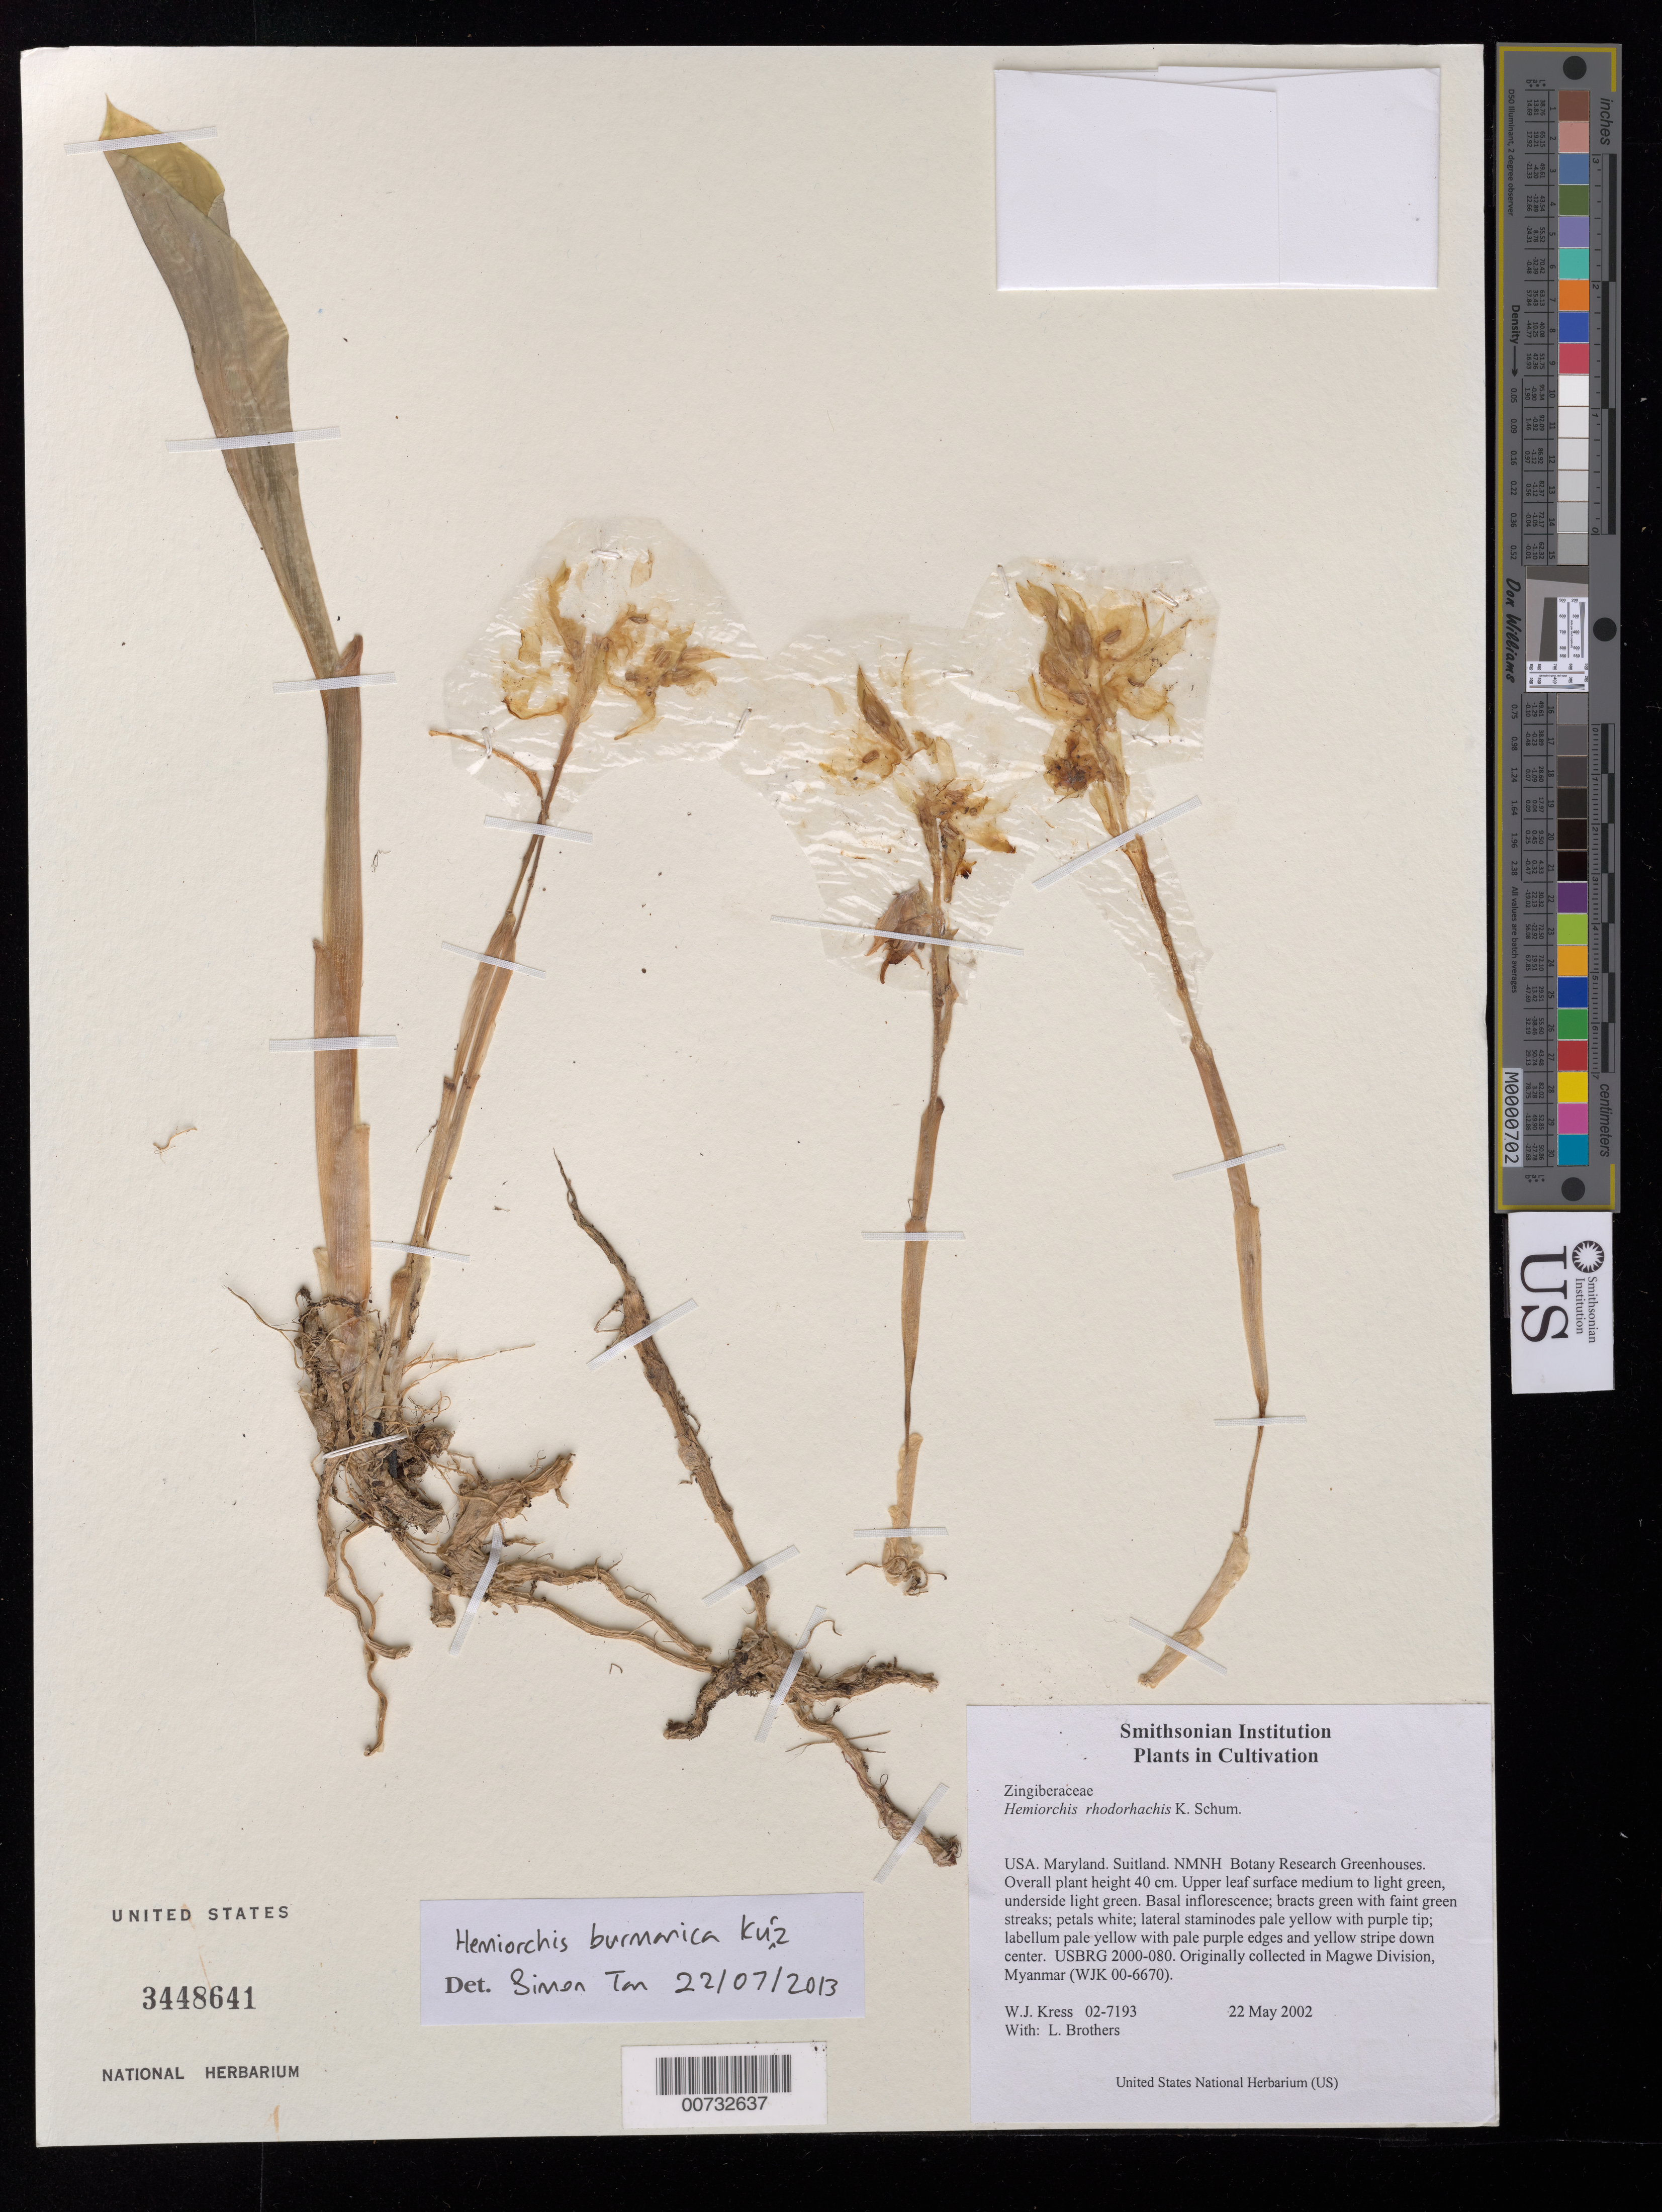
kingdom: Plantae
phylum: Tracheophyta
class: Liliopsida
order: Zingiberales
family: Zingiberaceae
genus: Hemiorchis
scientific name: Hemiorchis burmanica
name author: Kurz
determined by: Tan, Simon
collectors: W. J. Kress & L. E. Brothers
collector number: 02-7193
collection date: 2002-05-22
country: United States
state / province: Maryland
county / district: Prince George's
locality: NMNH Botany Research Greenhouses. Suitland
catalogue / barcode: US 3448641